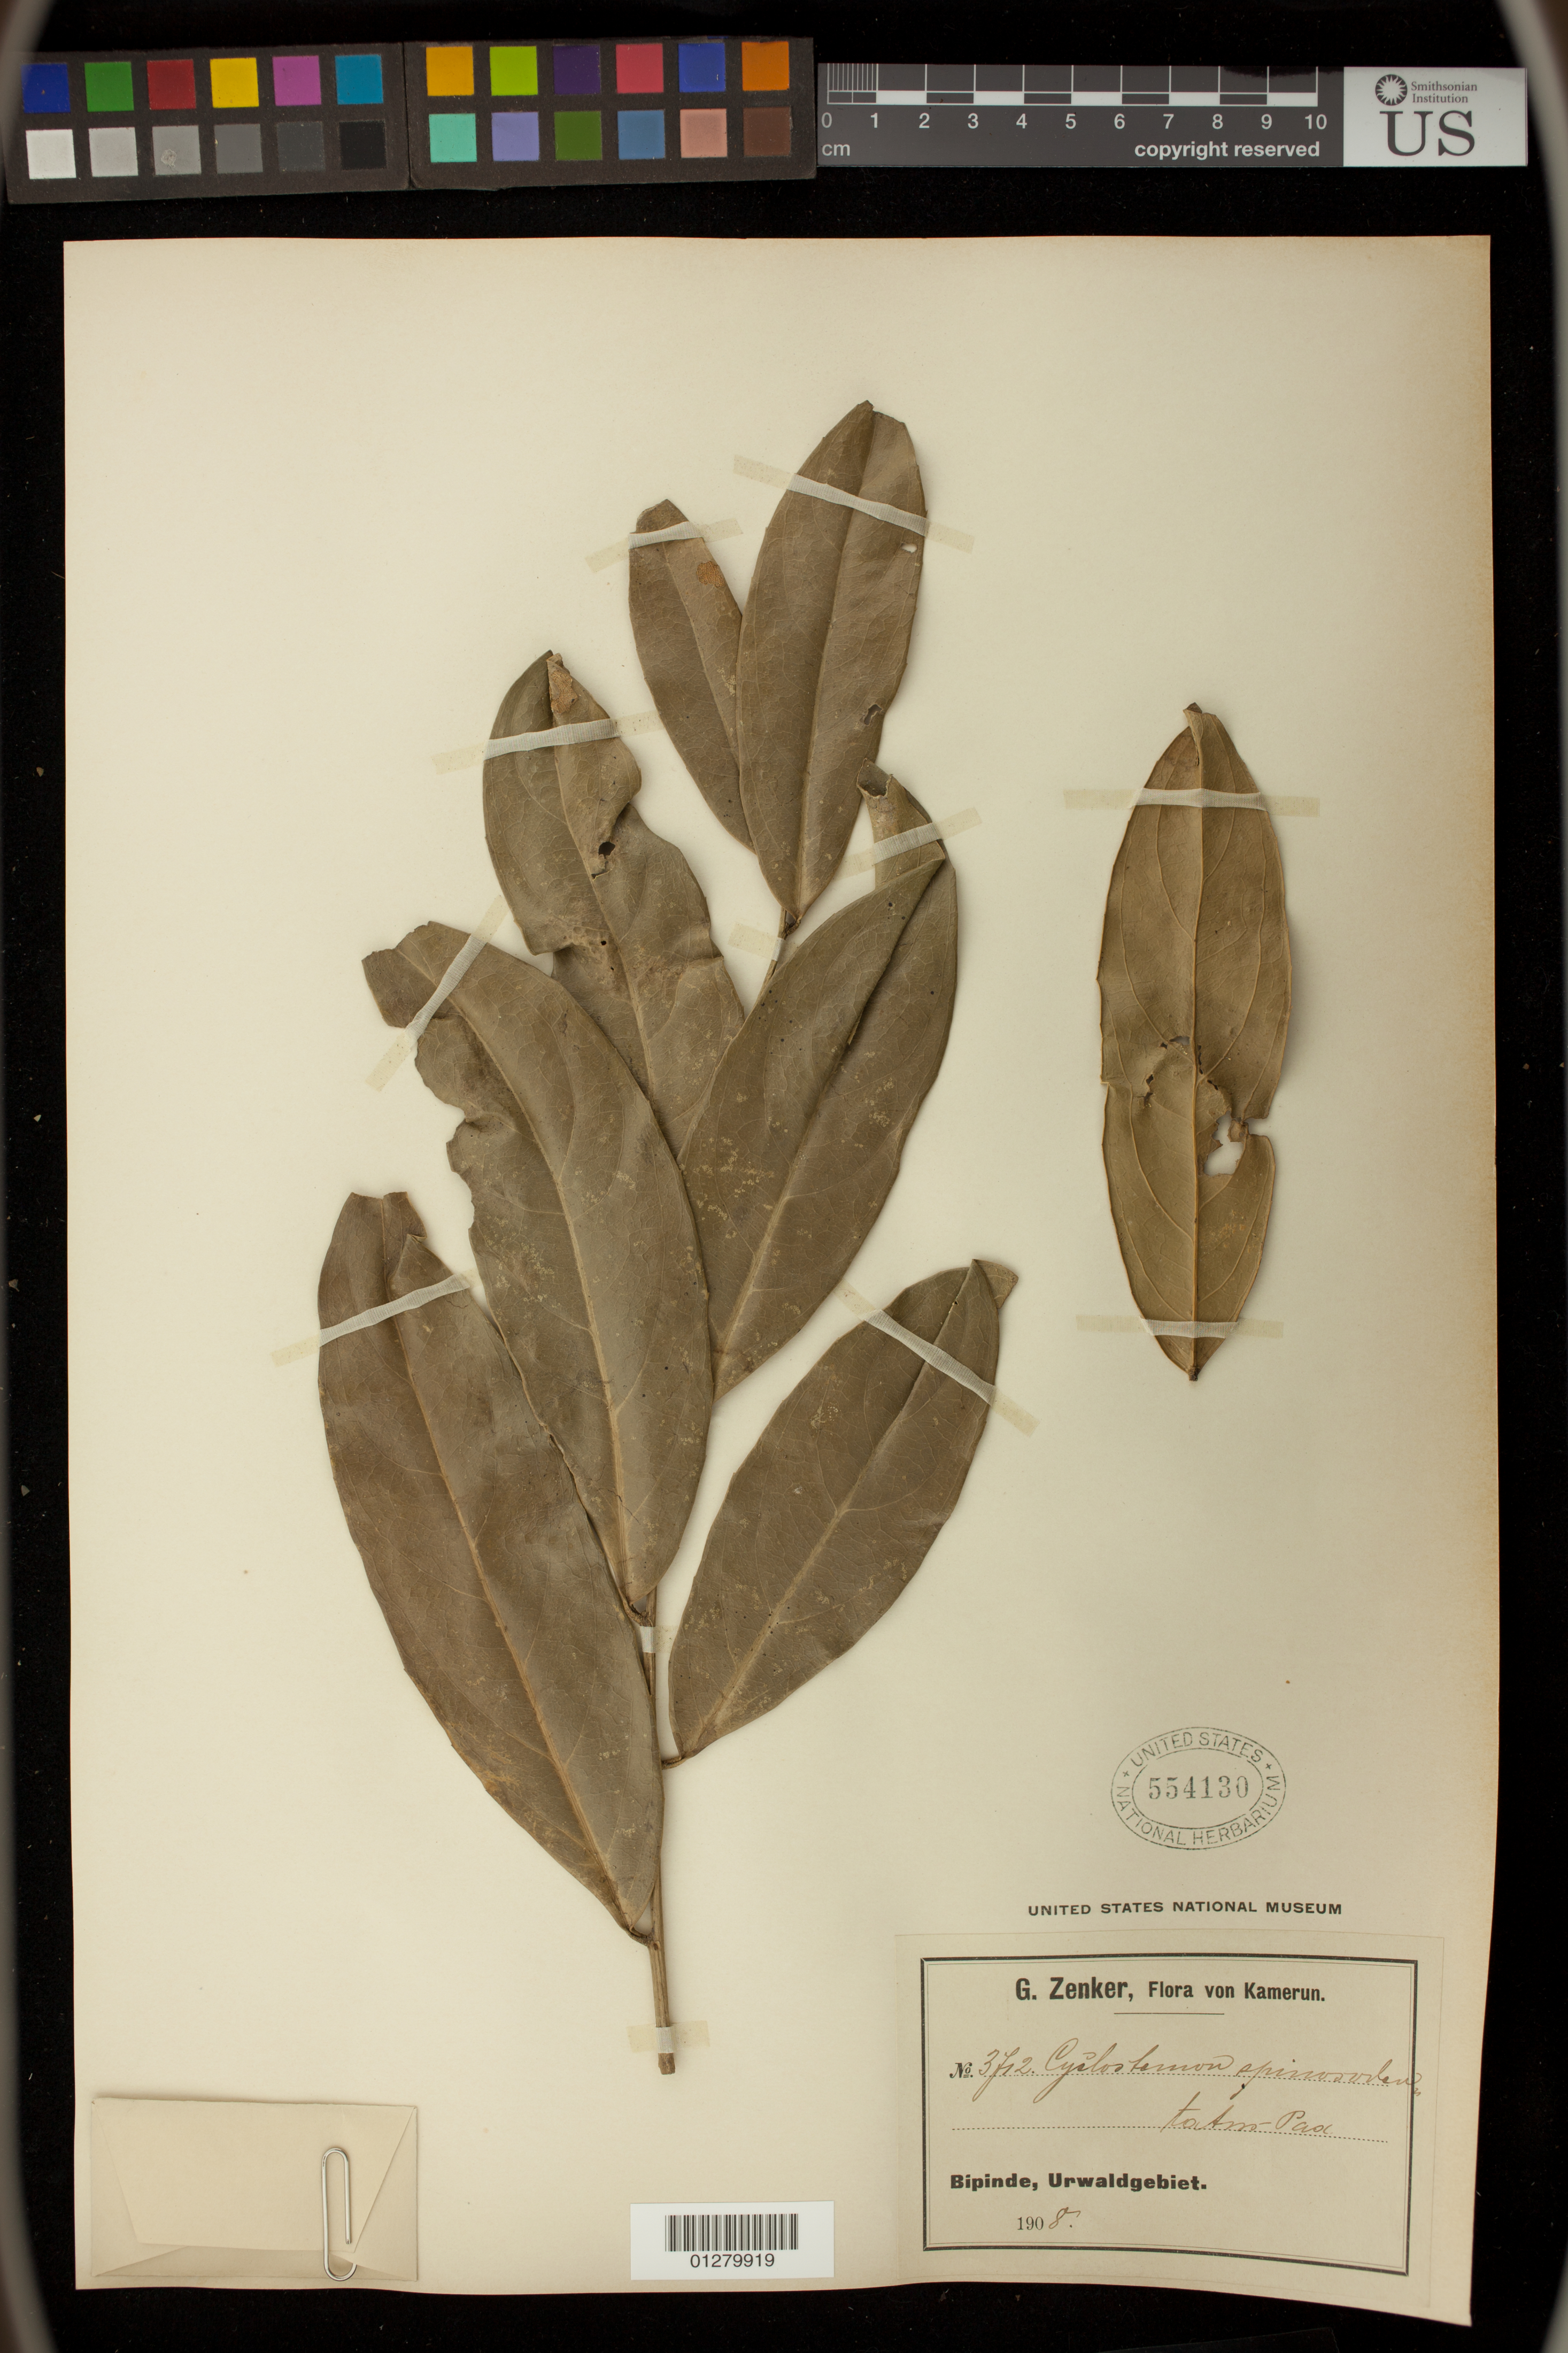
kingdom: Plantae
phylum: Tracheophyta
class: Magnoliopsida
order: Malpighiales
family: Putranjivaceae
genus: Drypetes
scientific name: Drypetes spinosodentata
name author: (Pax) Hutch.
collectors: G. A. Zenker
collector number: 372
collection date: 1908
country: Cameroon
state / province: Sud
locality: Bipinde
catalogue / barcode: US 554130